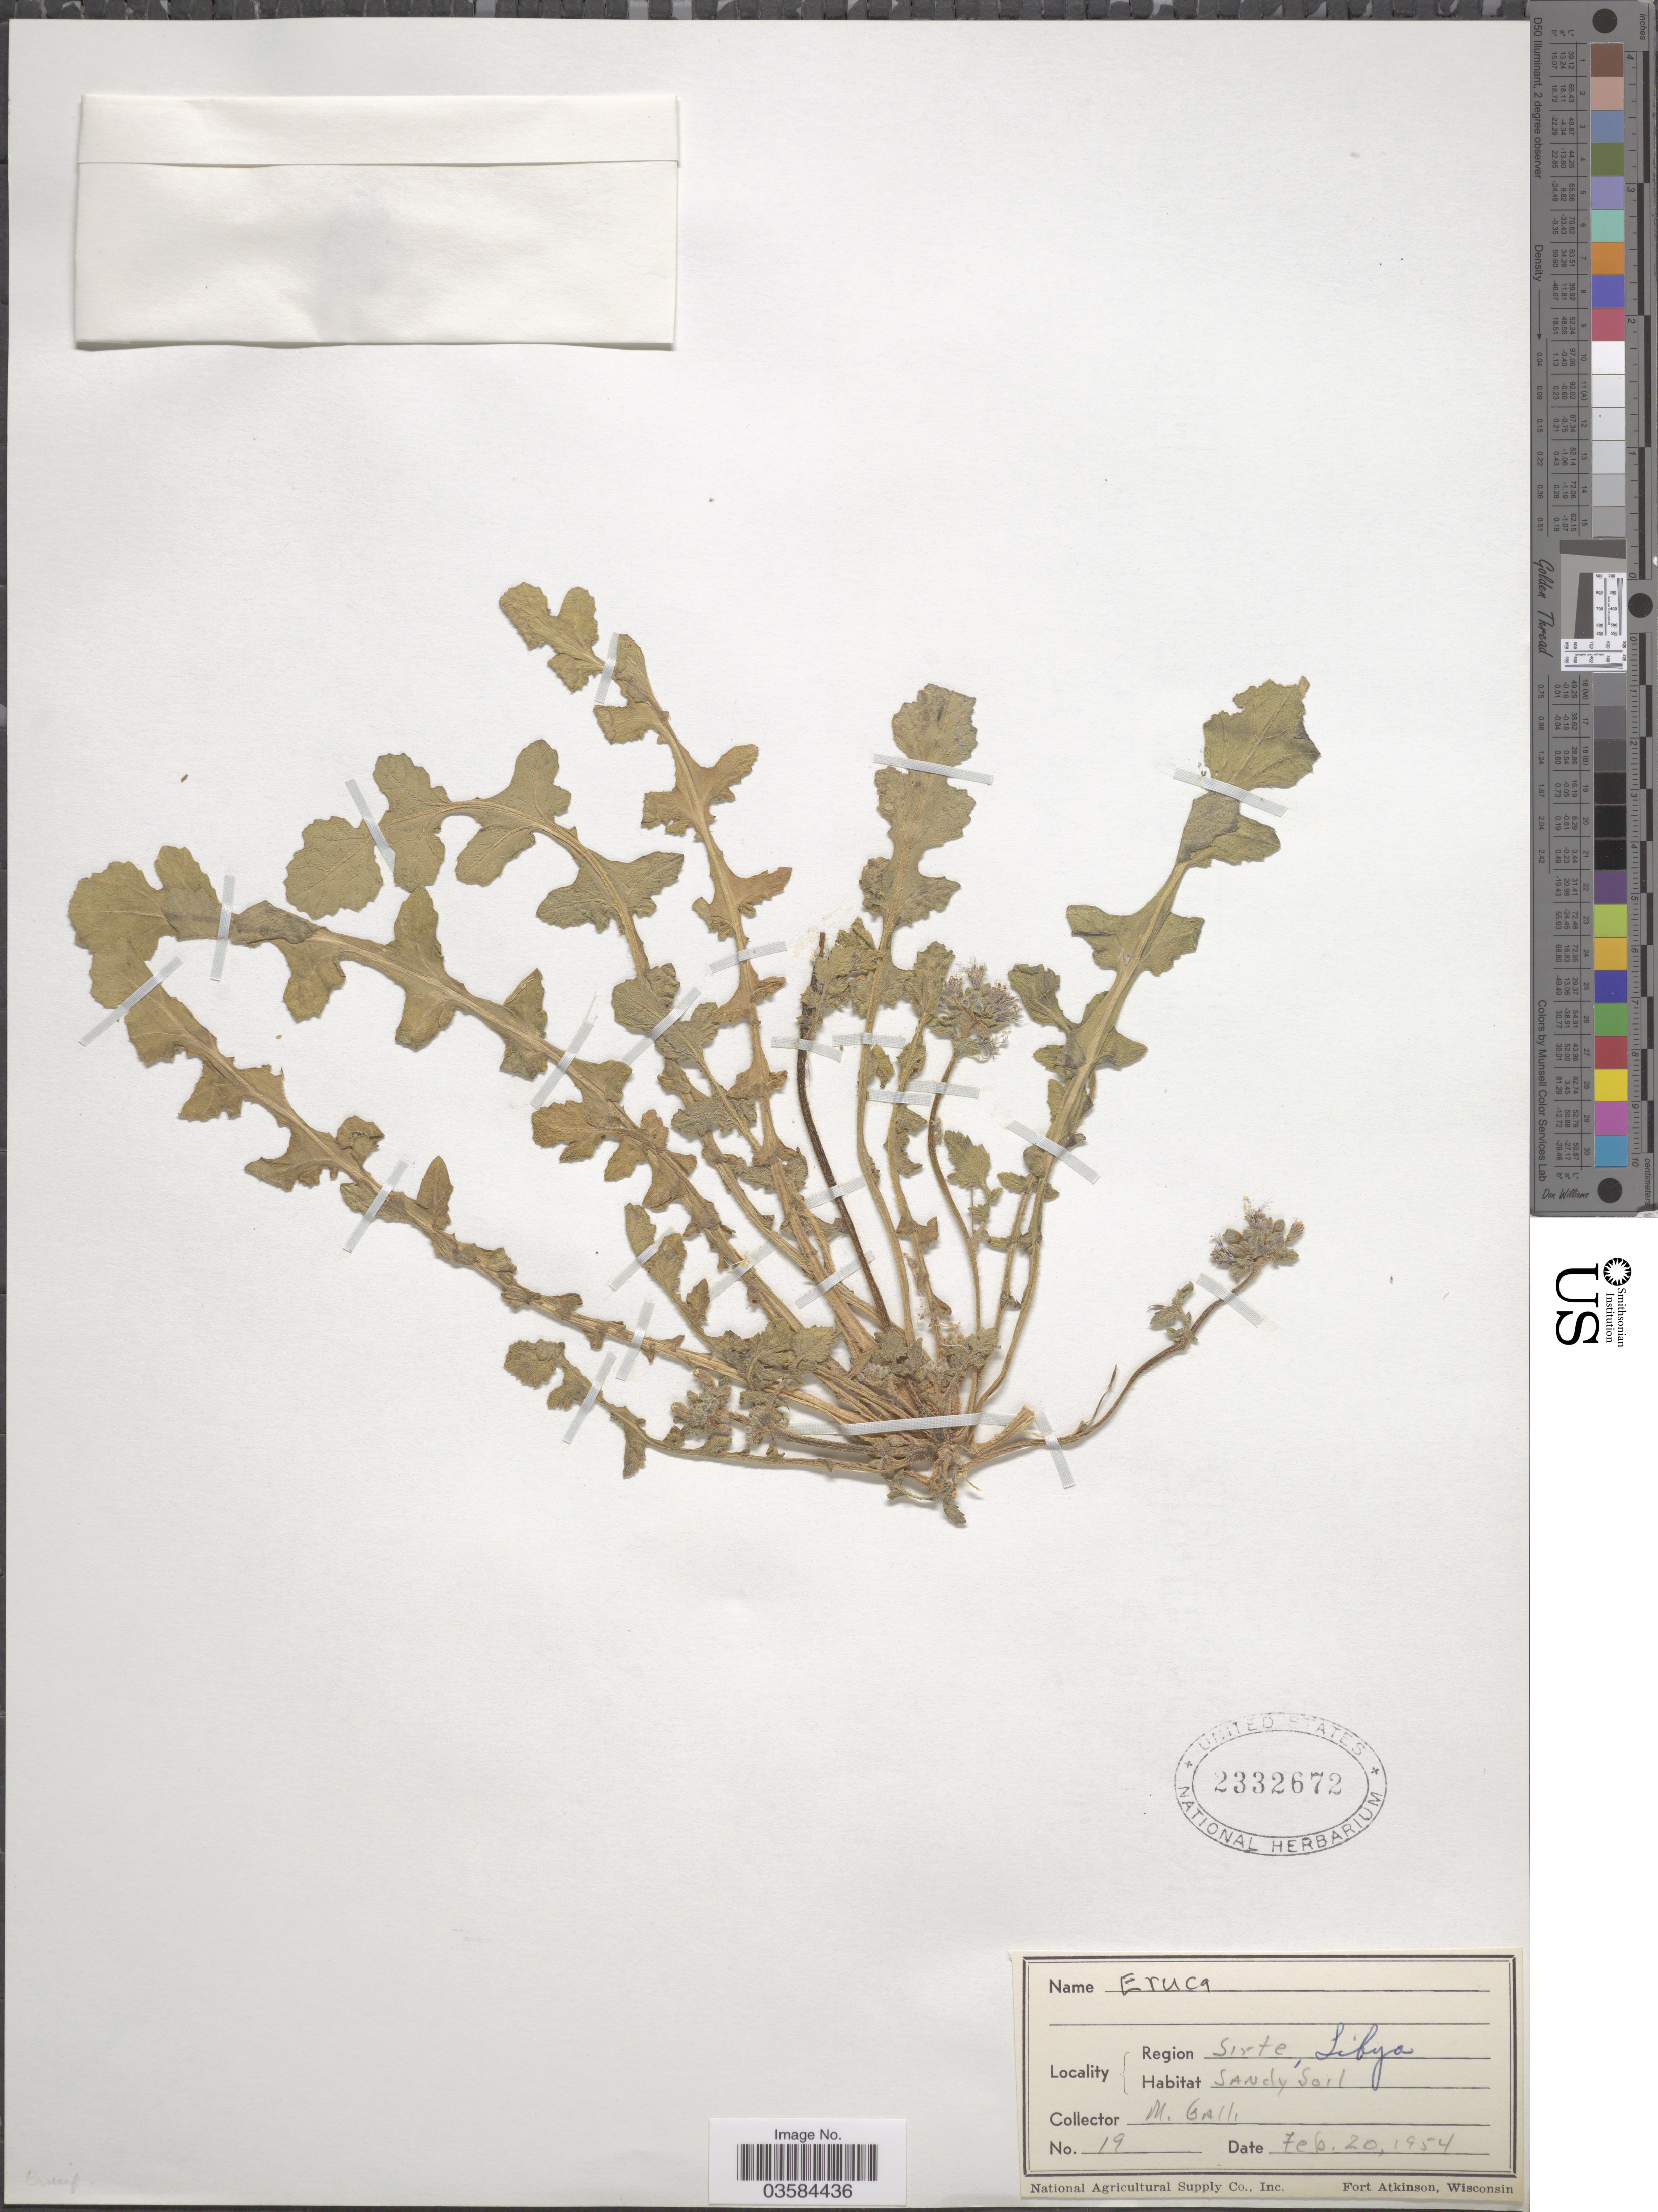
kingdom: Plantae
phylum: Tracheophyta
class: Magnoliopsida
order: Brassicales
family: Brassicaceae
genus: Eruca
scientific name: Eruca sp.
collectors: M. Galli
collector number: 19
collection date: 1954-02-20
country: Libya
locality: Region Sirte.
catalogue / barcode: US 2332672